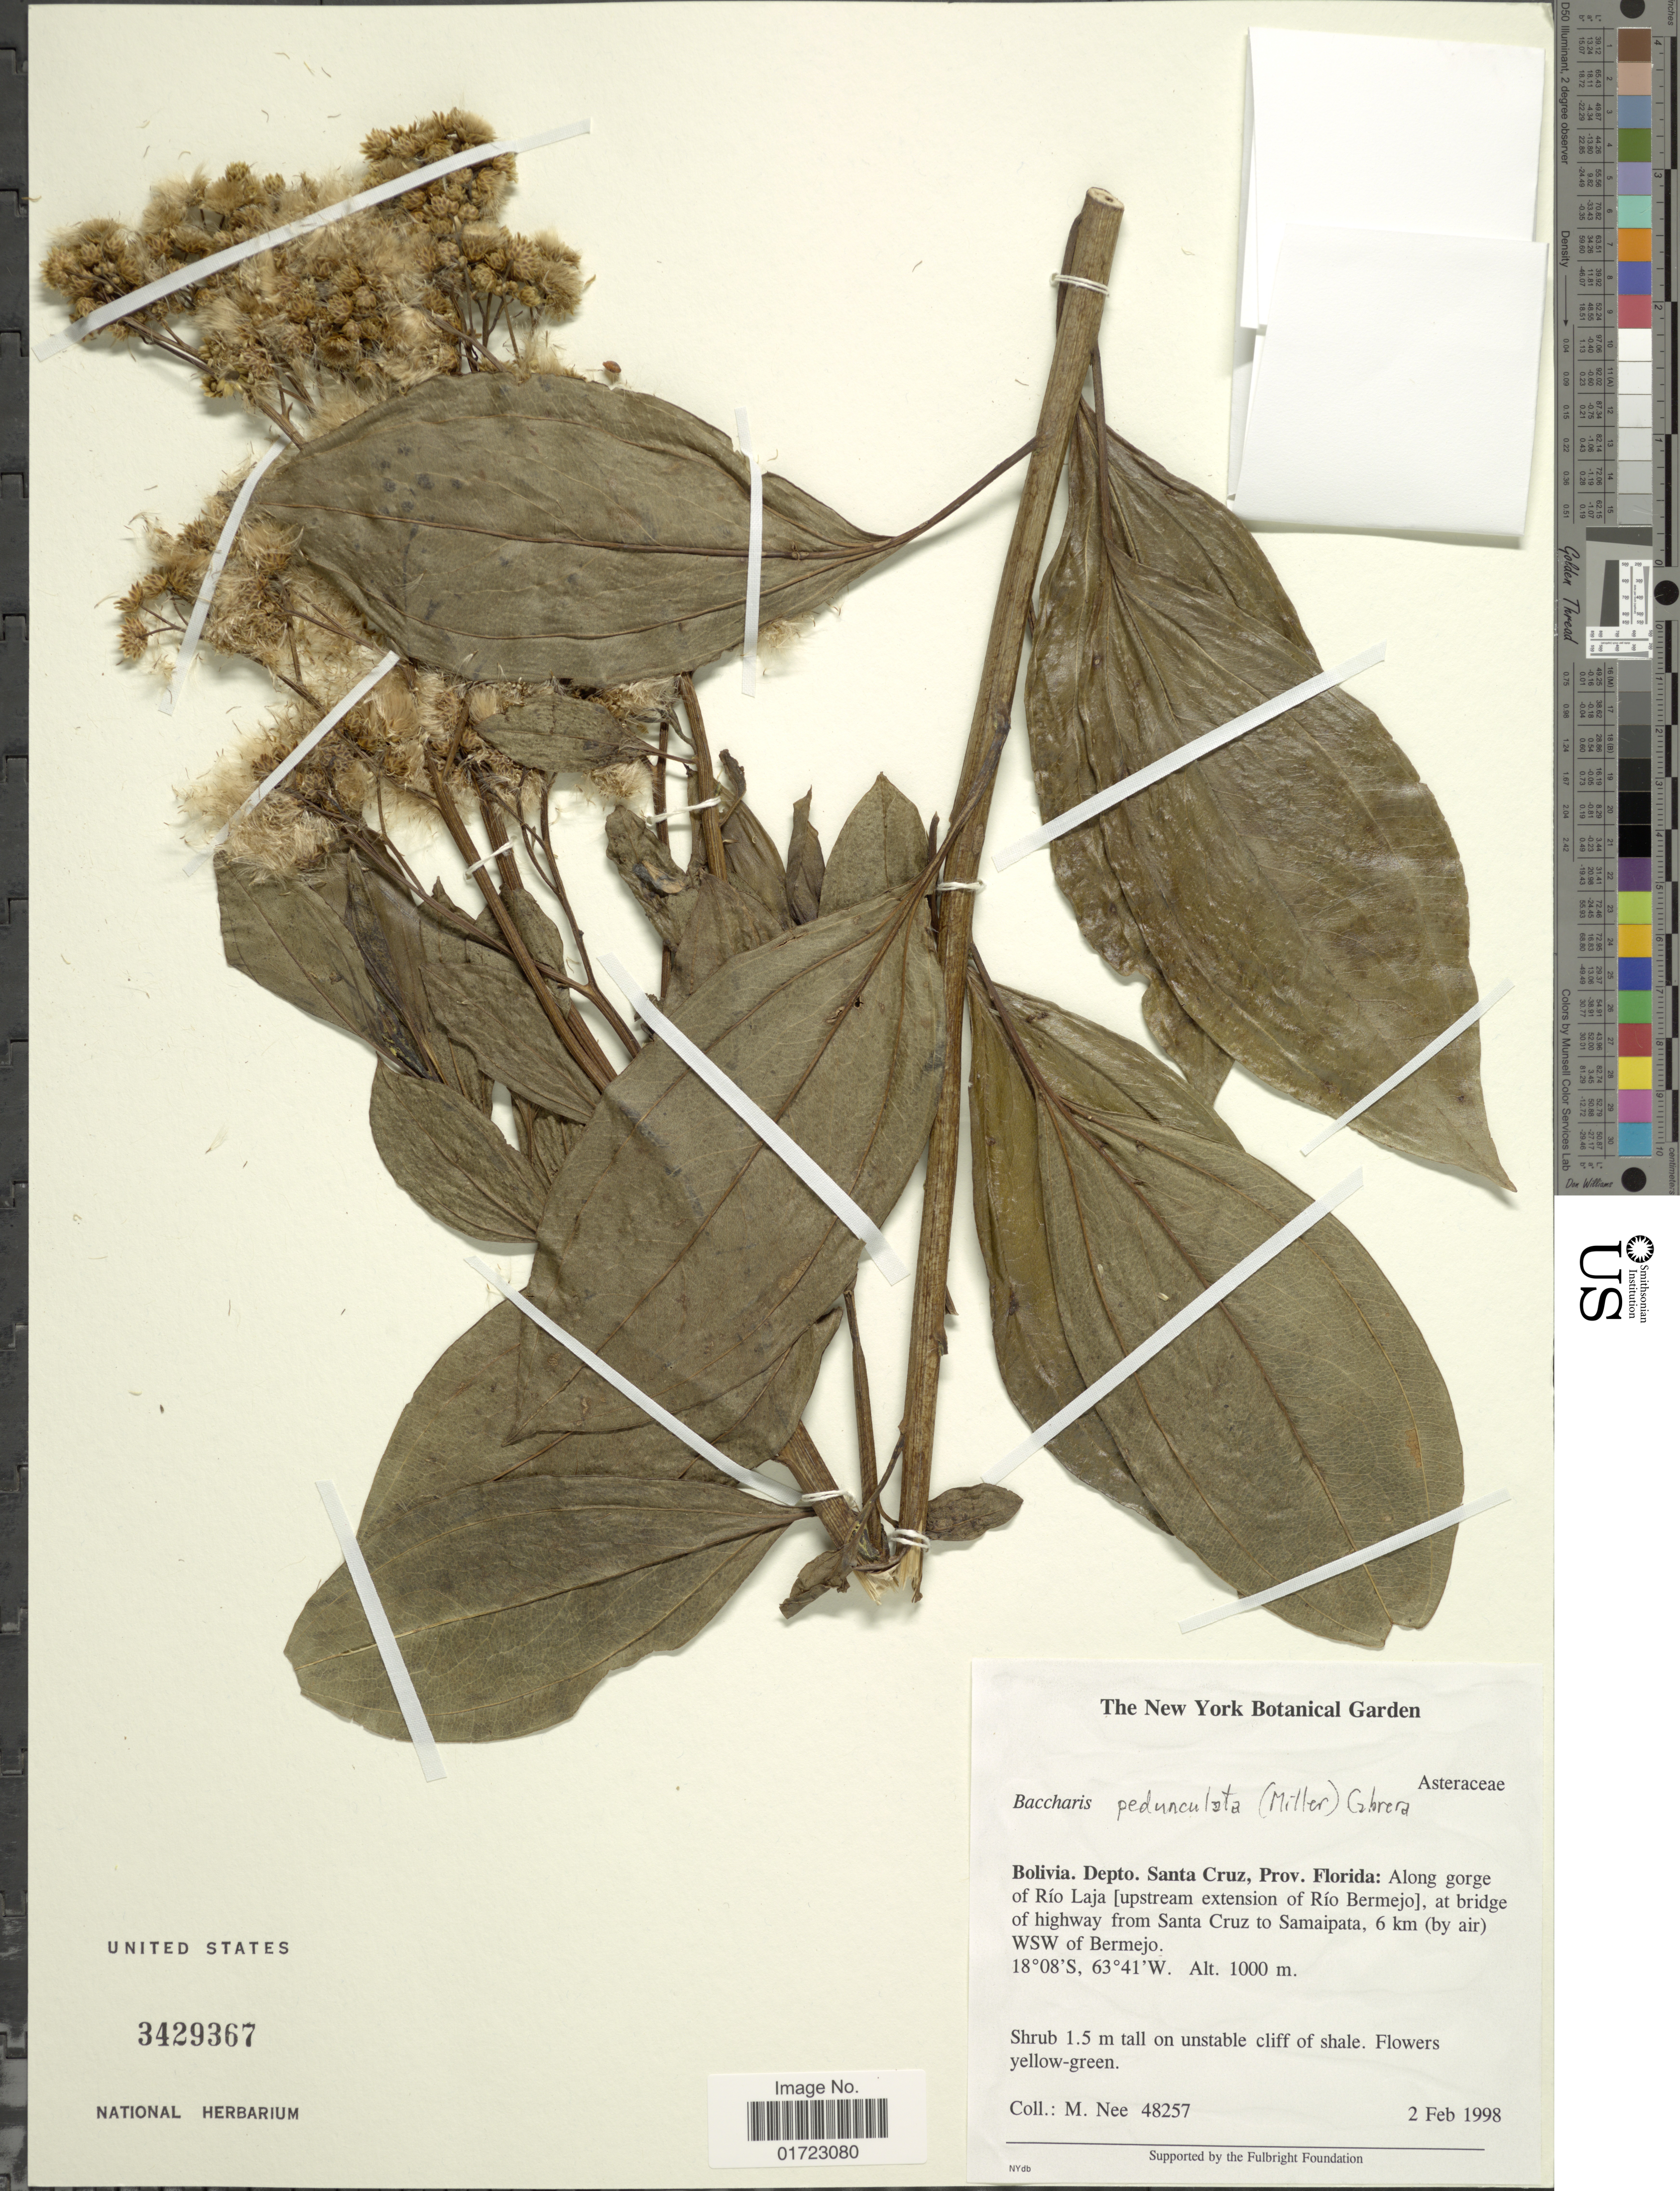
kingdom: Plantae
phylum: Tracheophyta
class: Magnoliopsida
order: Asterales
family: Asteraceae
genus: Baccharis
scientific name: Baccharis pedunculata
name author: (Mill.) Cabrera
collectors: M. Nee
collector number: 48257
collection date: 1998-02-02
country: Bolivia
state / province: Santa Cruz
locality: Prov. Florida: Along gorge of Rio Laja (upstream extension of Rio bermejo), at bridge of highway from santa Cruz to samaipata, 6 km (by air) WSW of Bermejo.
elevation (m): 1000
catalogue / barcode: US 3429367